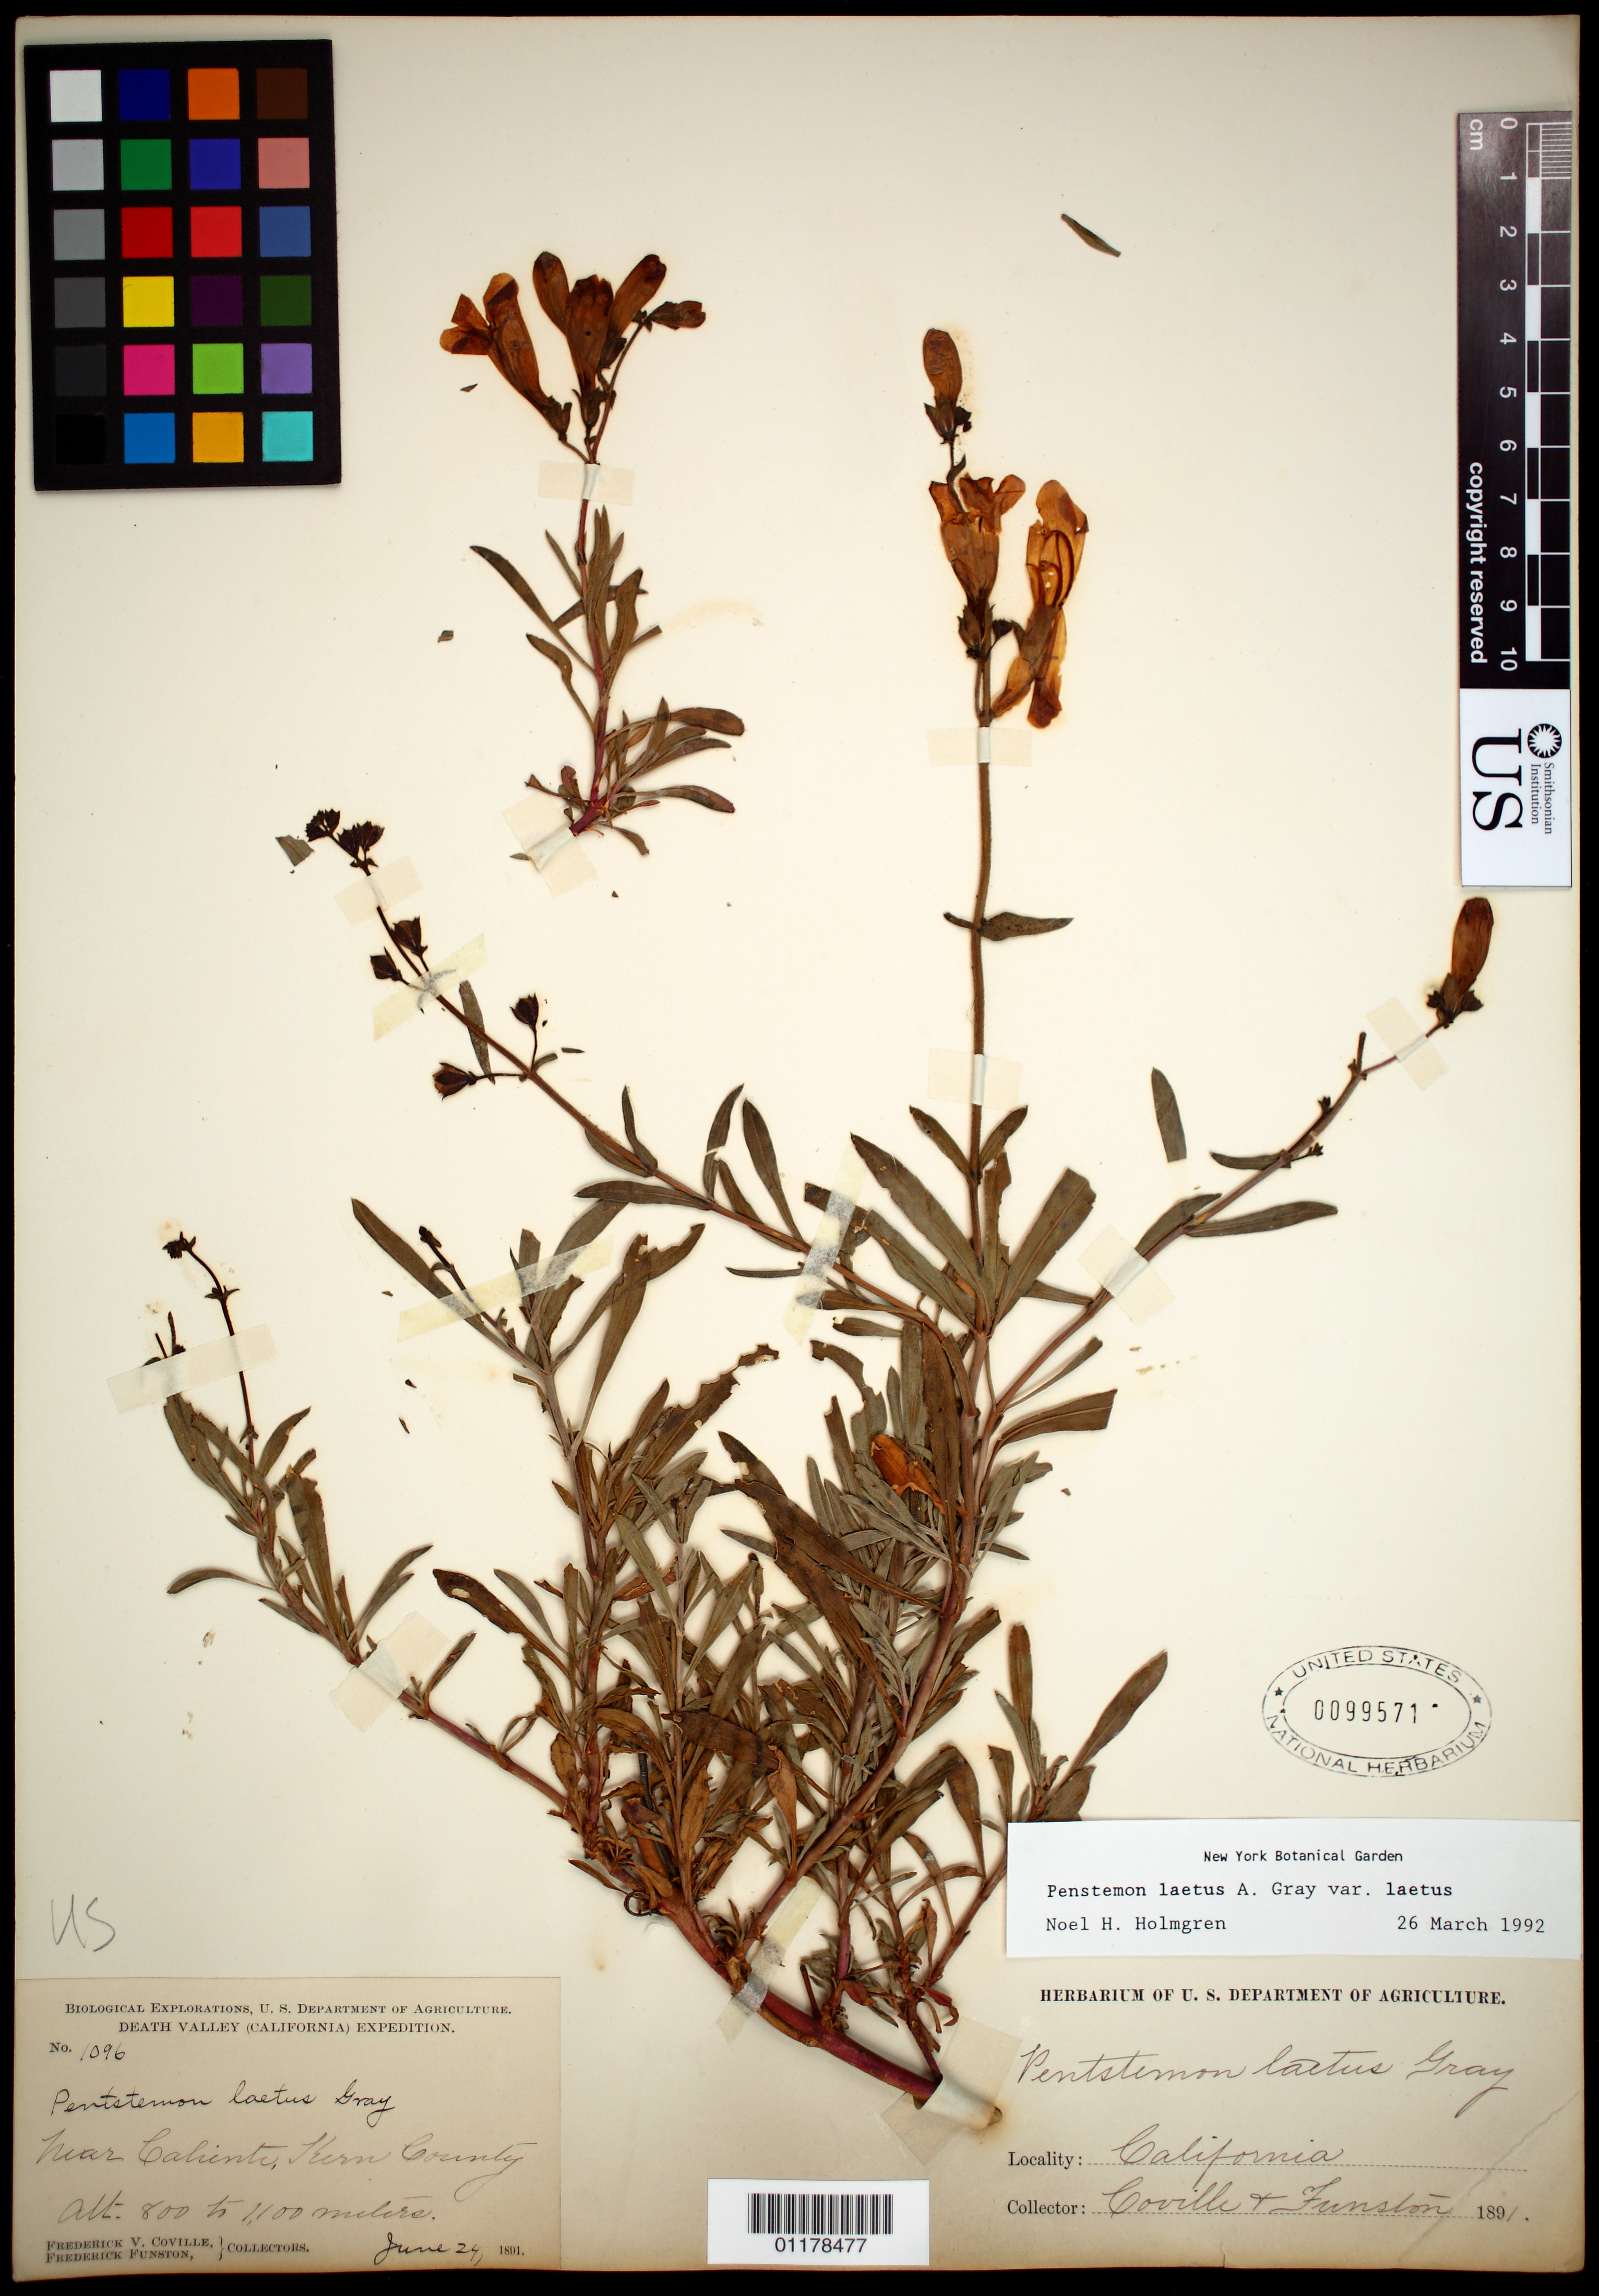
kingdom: Plantae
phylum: Tracheophyta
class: Magnoliopsida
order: Lamiales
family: Plantaginaceae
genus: Penstemon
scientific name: Penstemon laetus var. laetus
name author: A. Gray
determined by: Holmgren, N. H., (NY), New York Botanical Garden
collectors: F. V. Coville & F. Funston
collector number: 1096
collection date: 1891-06-24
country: United States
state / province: California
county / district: Kern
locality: Caliente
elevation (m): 800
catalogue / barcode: US 99571